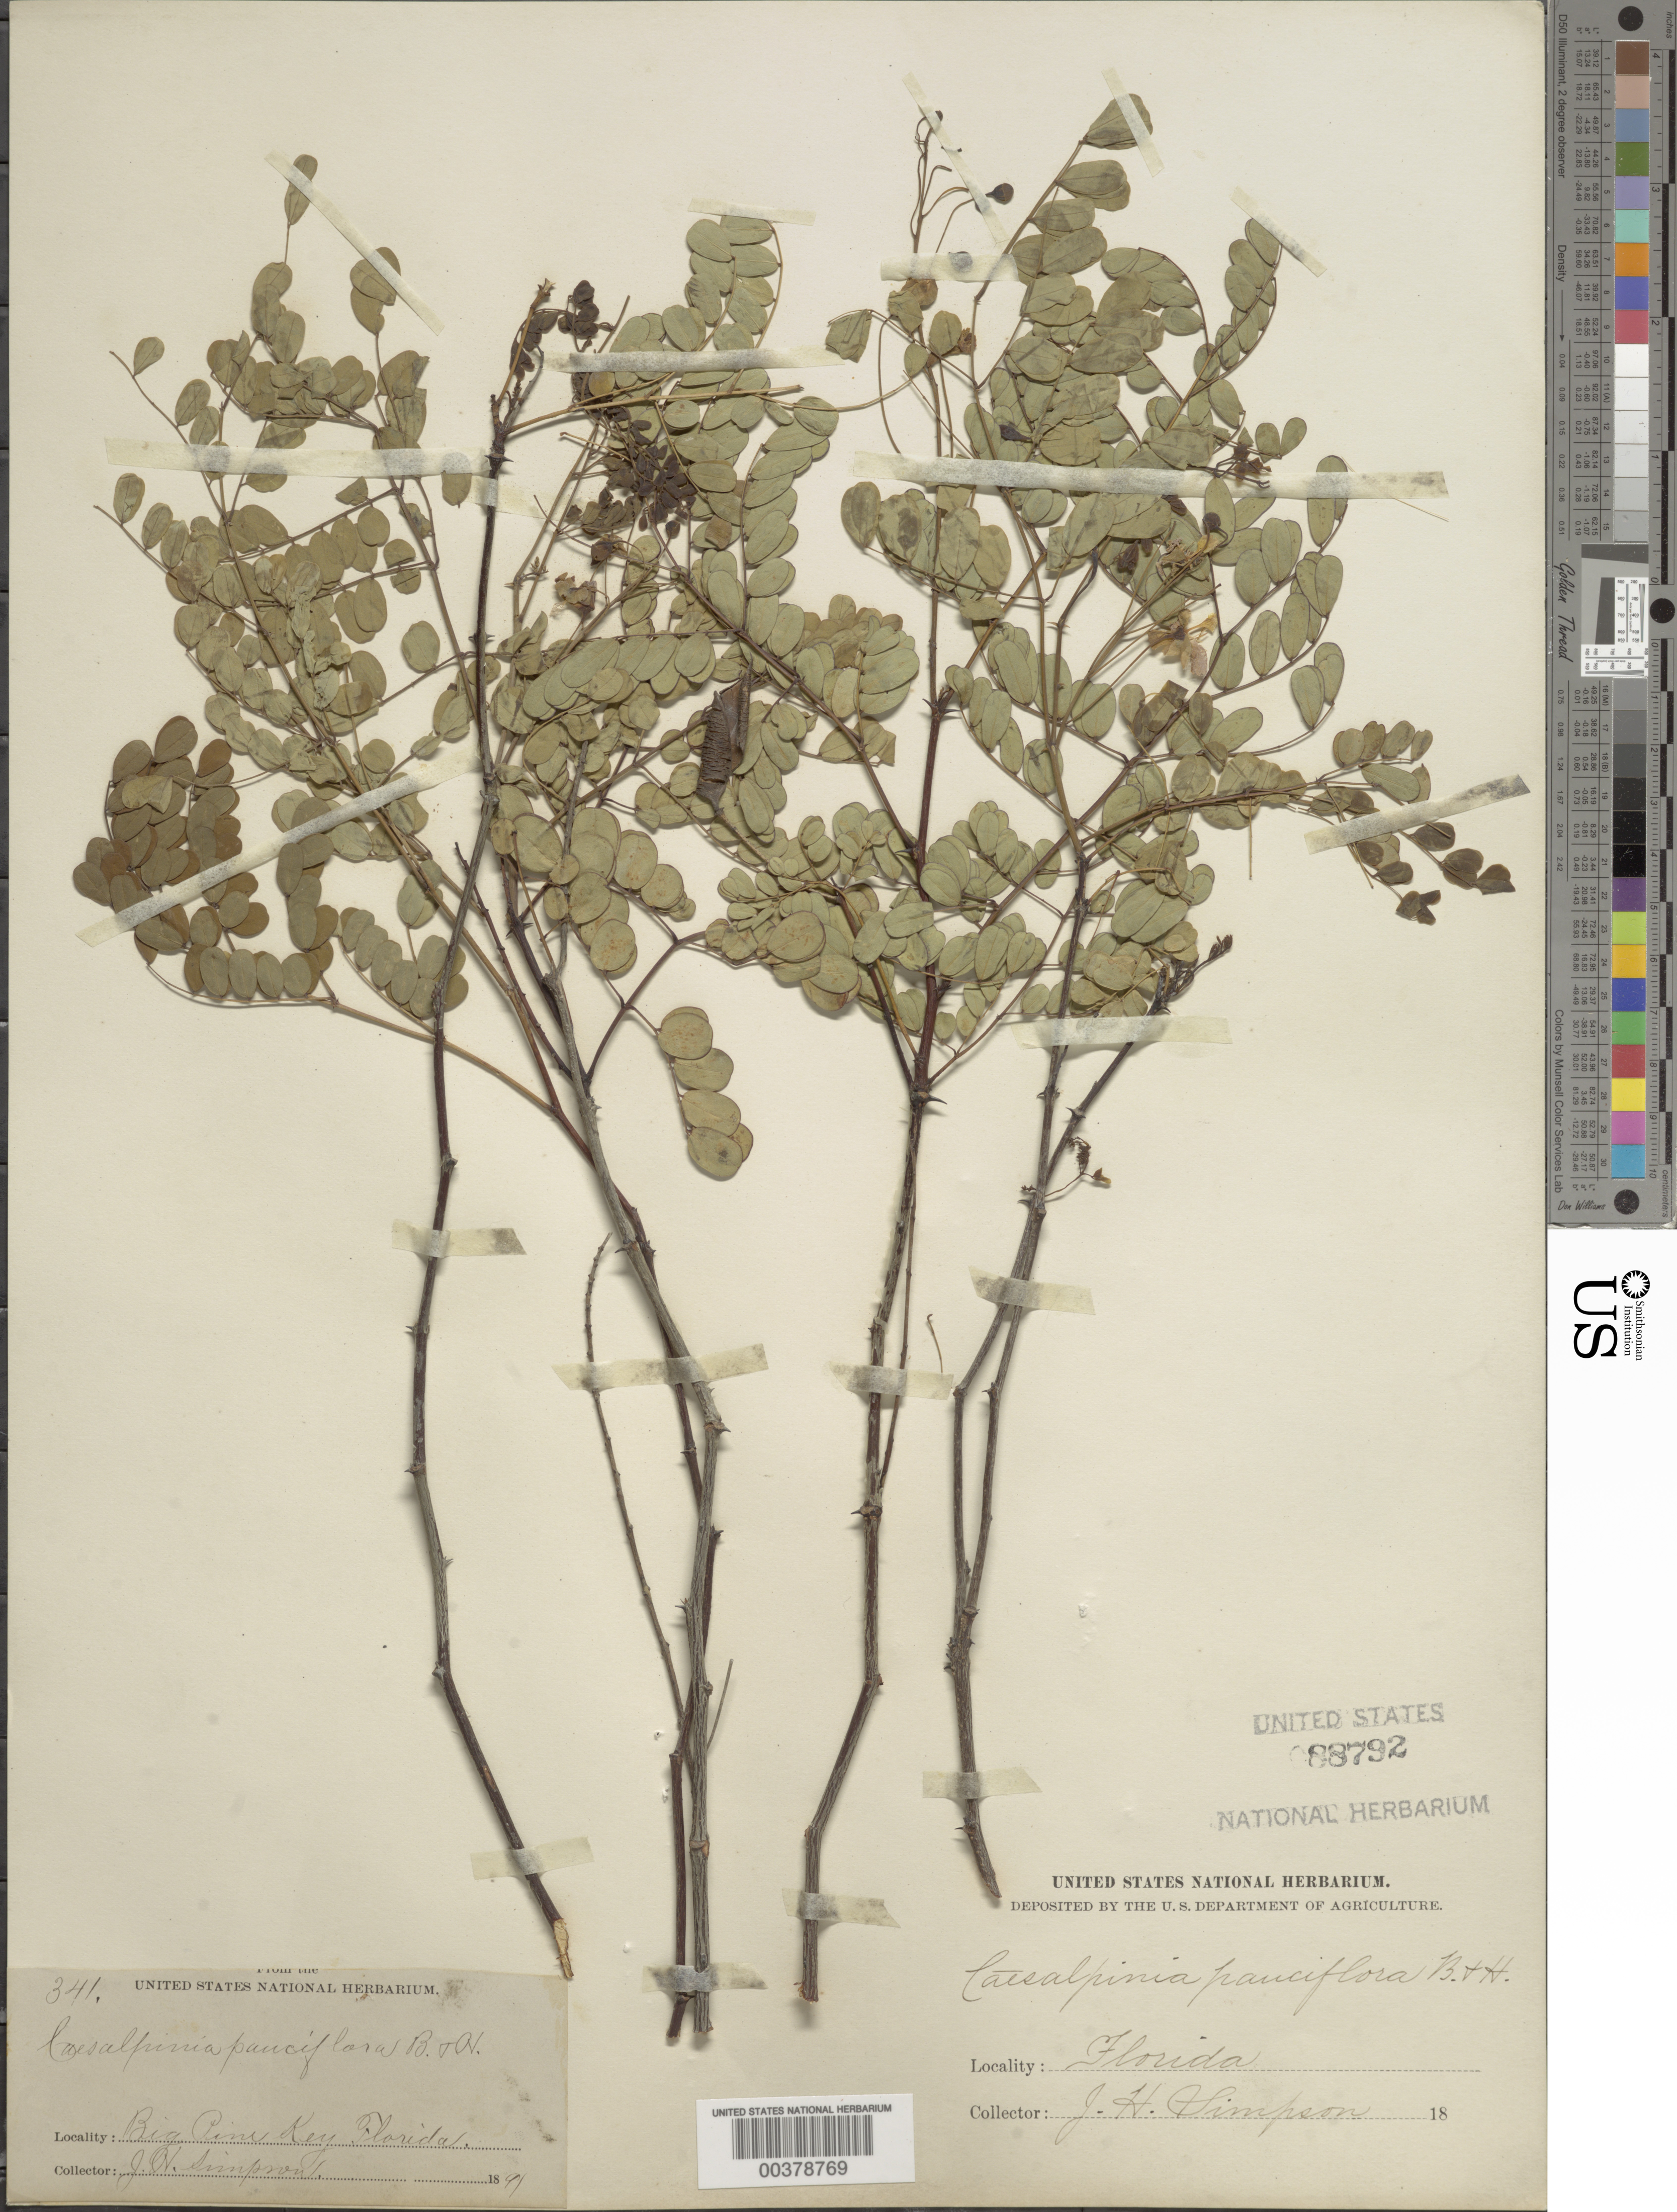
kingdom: Plantae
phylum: Tracheophyta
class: Magnoliopsida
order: Fabales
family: Fabaceae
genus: Denisophytum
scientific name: Denisophytum pauciflorum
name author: (Griseb.) Gagnon & G.P. Lewis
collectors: J. H. Simpson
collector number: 341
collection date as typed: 1891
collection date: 1891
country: United States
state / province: Florida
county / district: Monroe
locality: Big pine key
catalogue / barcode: US 88792